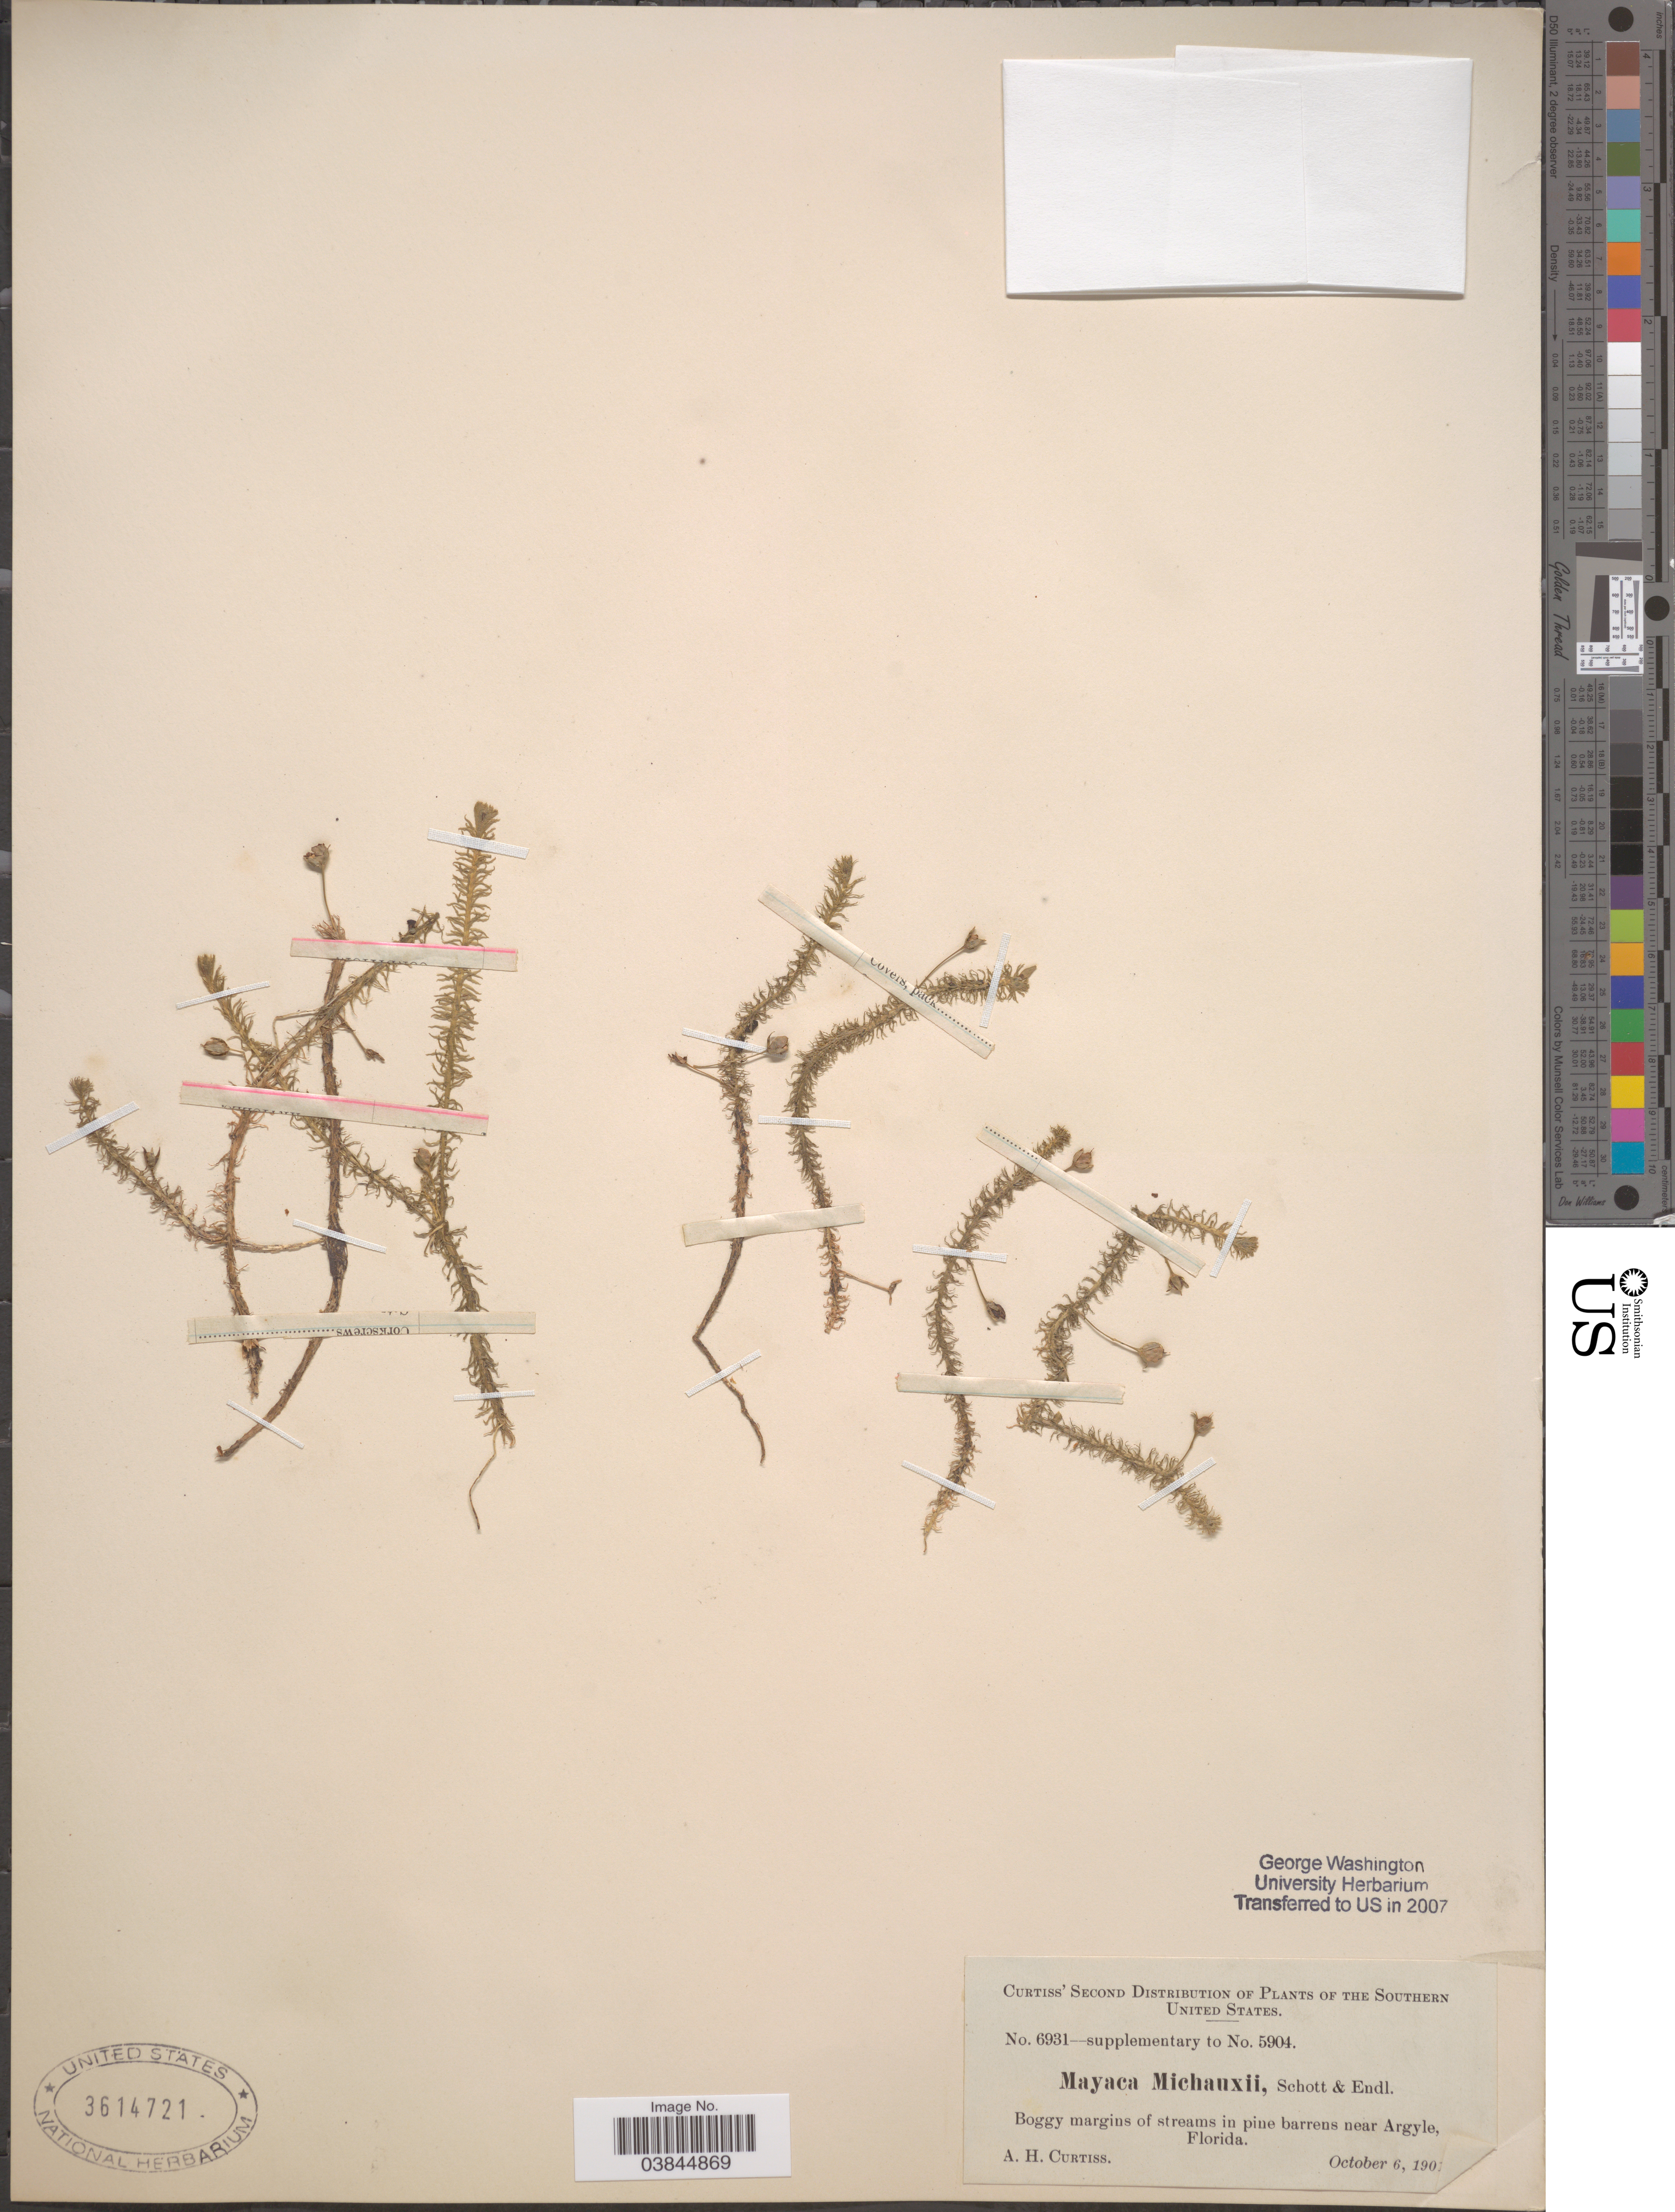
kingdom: Plantae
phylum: Tracheophyta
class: Liliopsida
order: Poales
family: Mayacaceae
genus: Mayaca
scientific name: Mayaca fluviatilis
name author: Aubl.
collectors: A. H. Curtiss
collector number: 6931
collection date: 1903-10-06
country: United States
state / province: Florida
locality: The Southern United States. Boggy margins of stream in pine barrens near Argyle.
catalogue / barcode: US 3614721